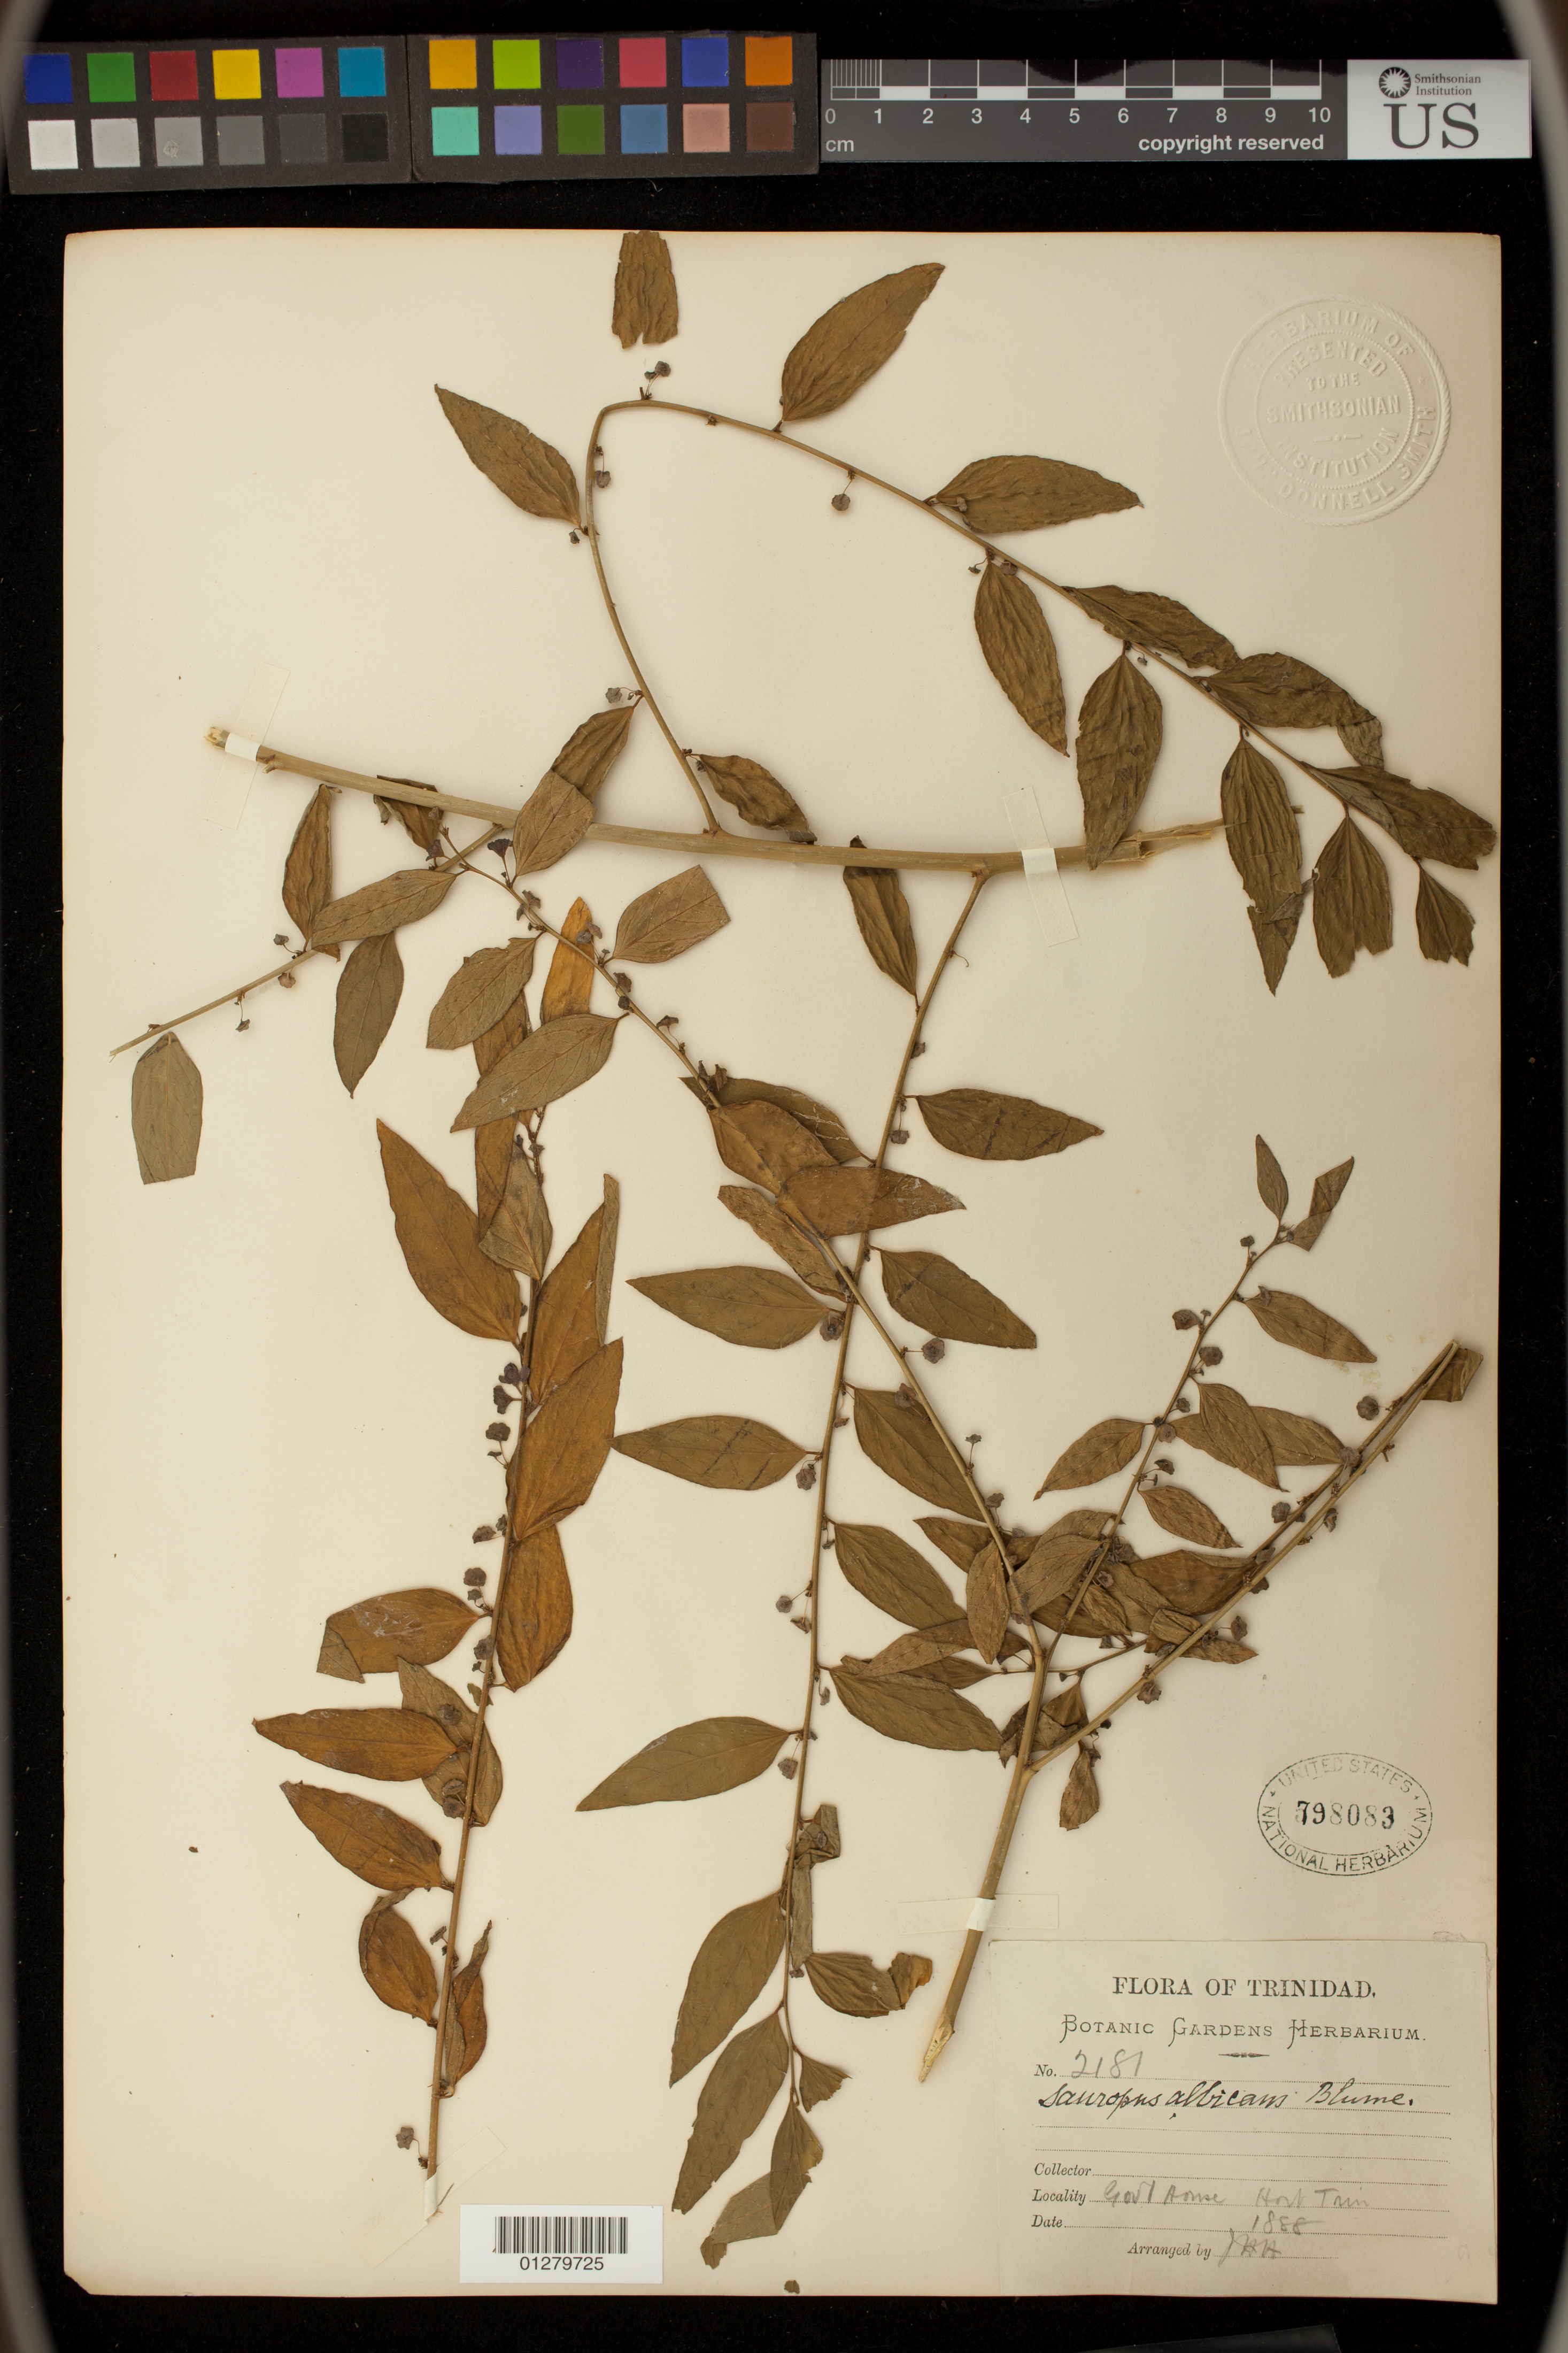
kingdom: Plantae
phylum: Tracheophyta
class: Magnoliopsida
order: Malpighiales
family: Phyllanthaceae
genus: Sauropus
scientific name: Sauropus albicans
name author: Blume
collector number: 2181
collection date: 1888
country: Trinidad and Tobago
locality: Trinidad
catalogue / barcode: US 798083